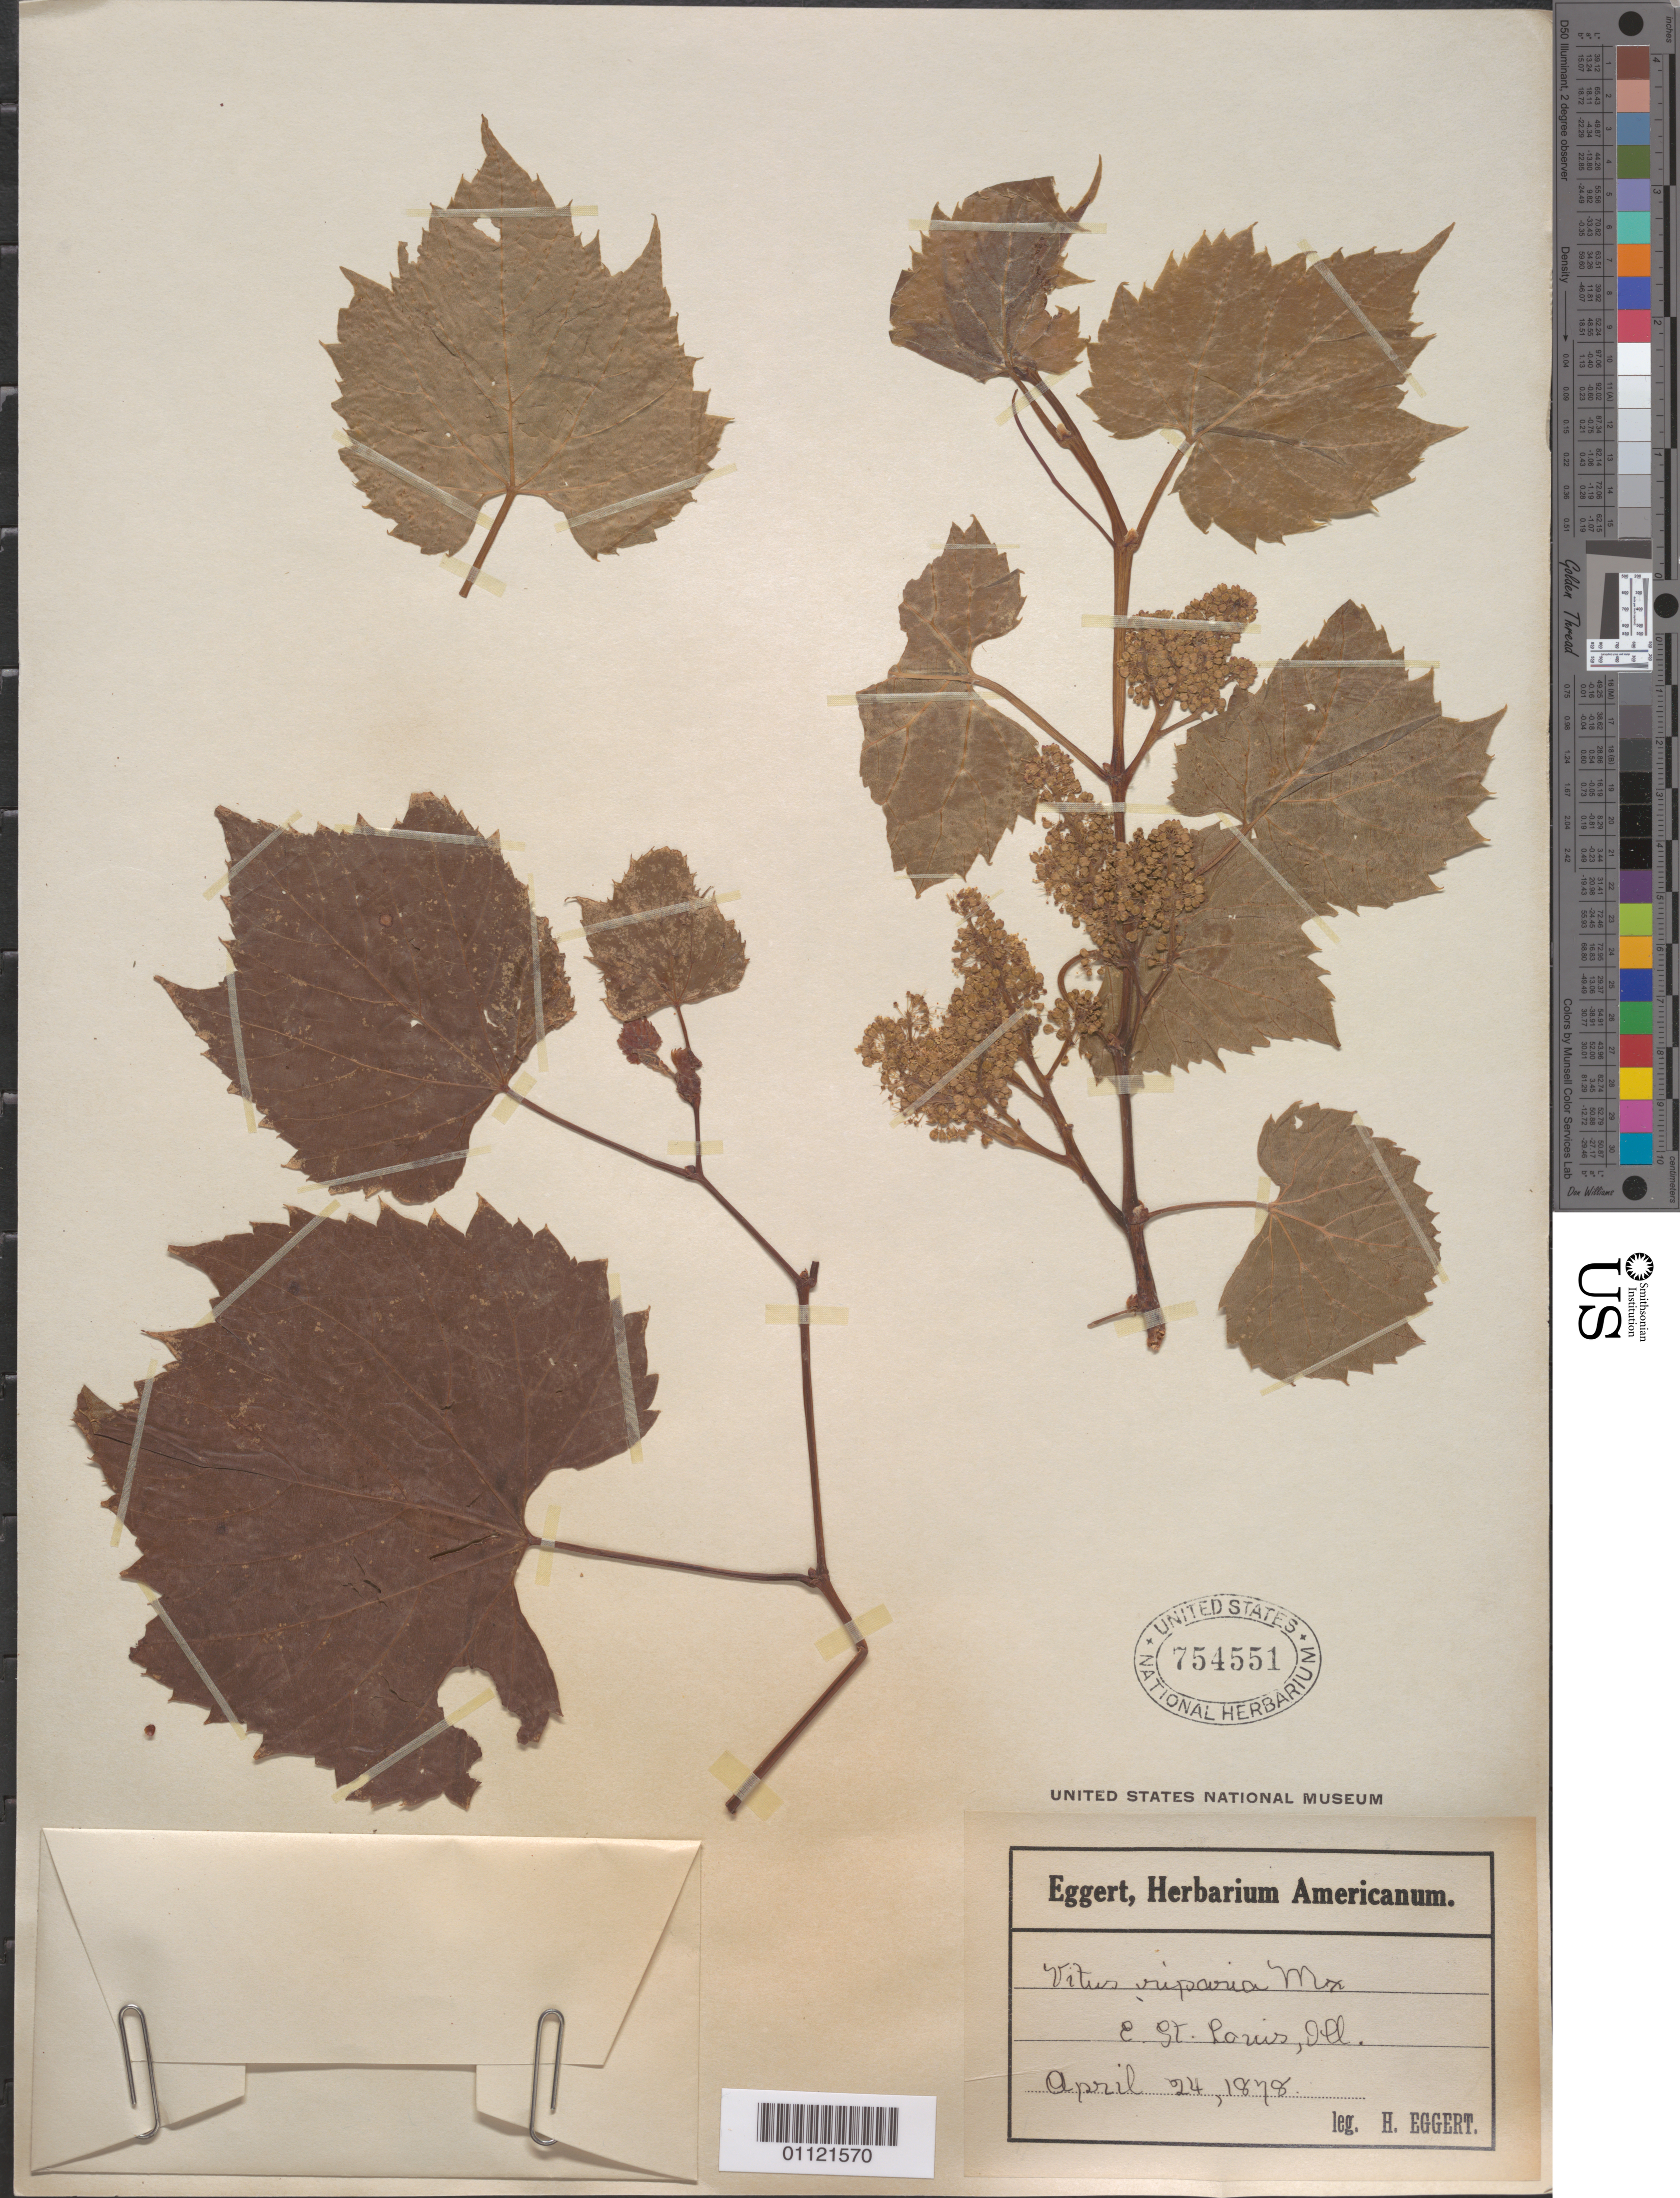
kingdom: Plantae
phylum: Tracheophyta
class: Magnoliopsida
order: Vitales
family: Vitaceae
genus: Vitis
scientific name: Vitis vulpina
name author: L.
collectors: H. Eggert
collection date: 1878-04-24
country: United States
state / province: Illinois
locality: E. GY. Paris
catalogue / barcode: US 754551